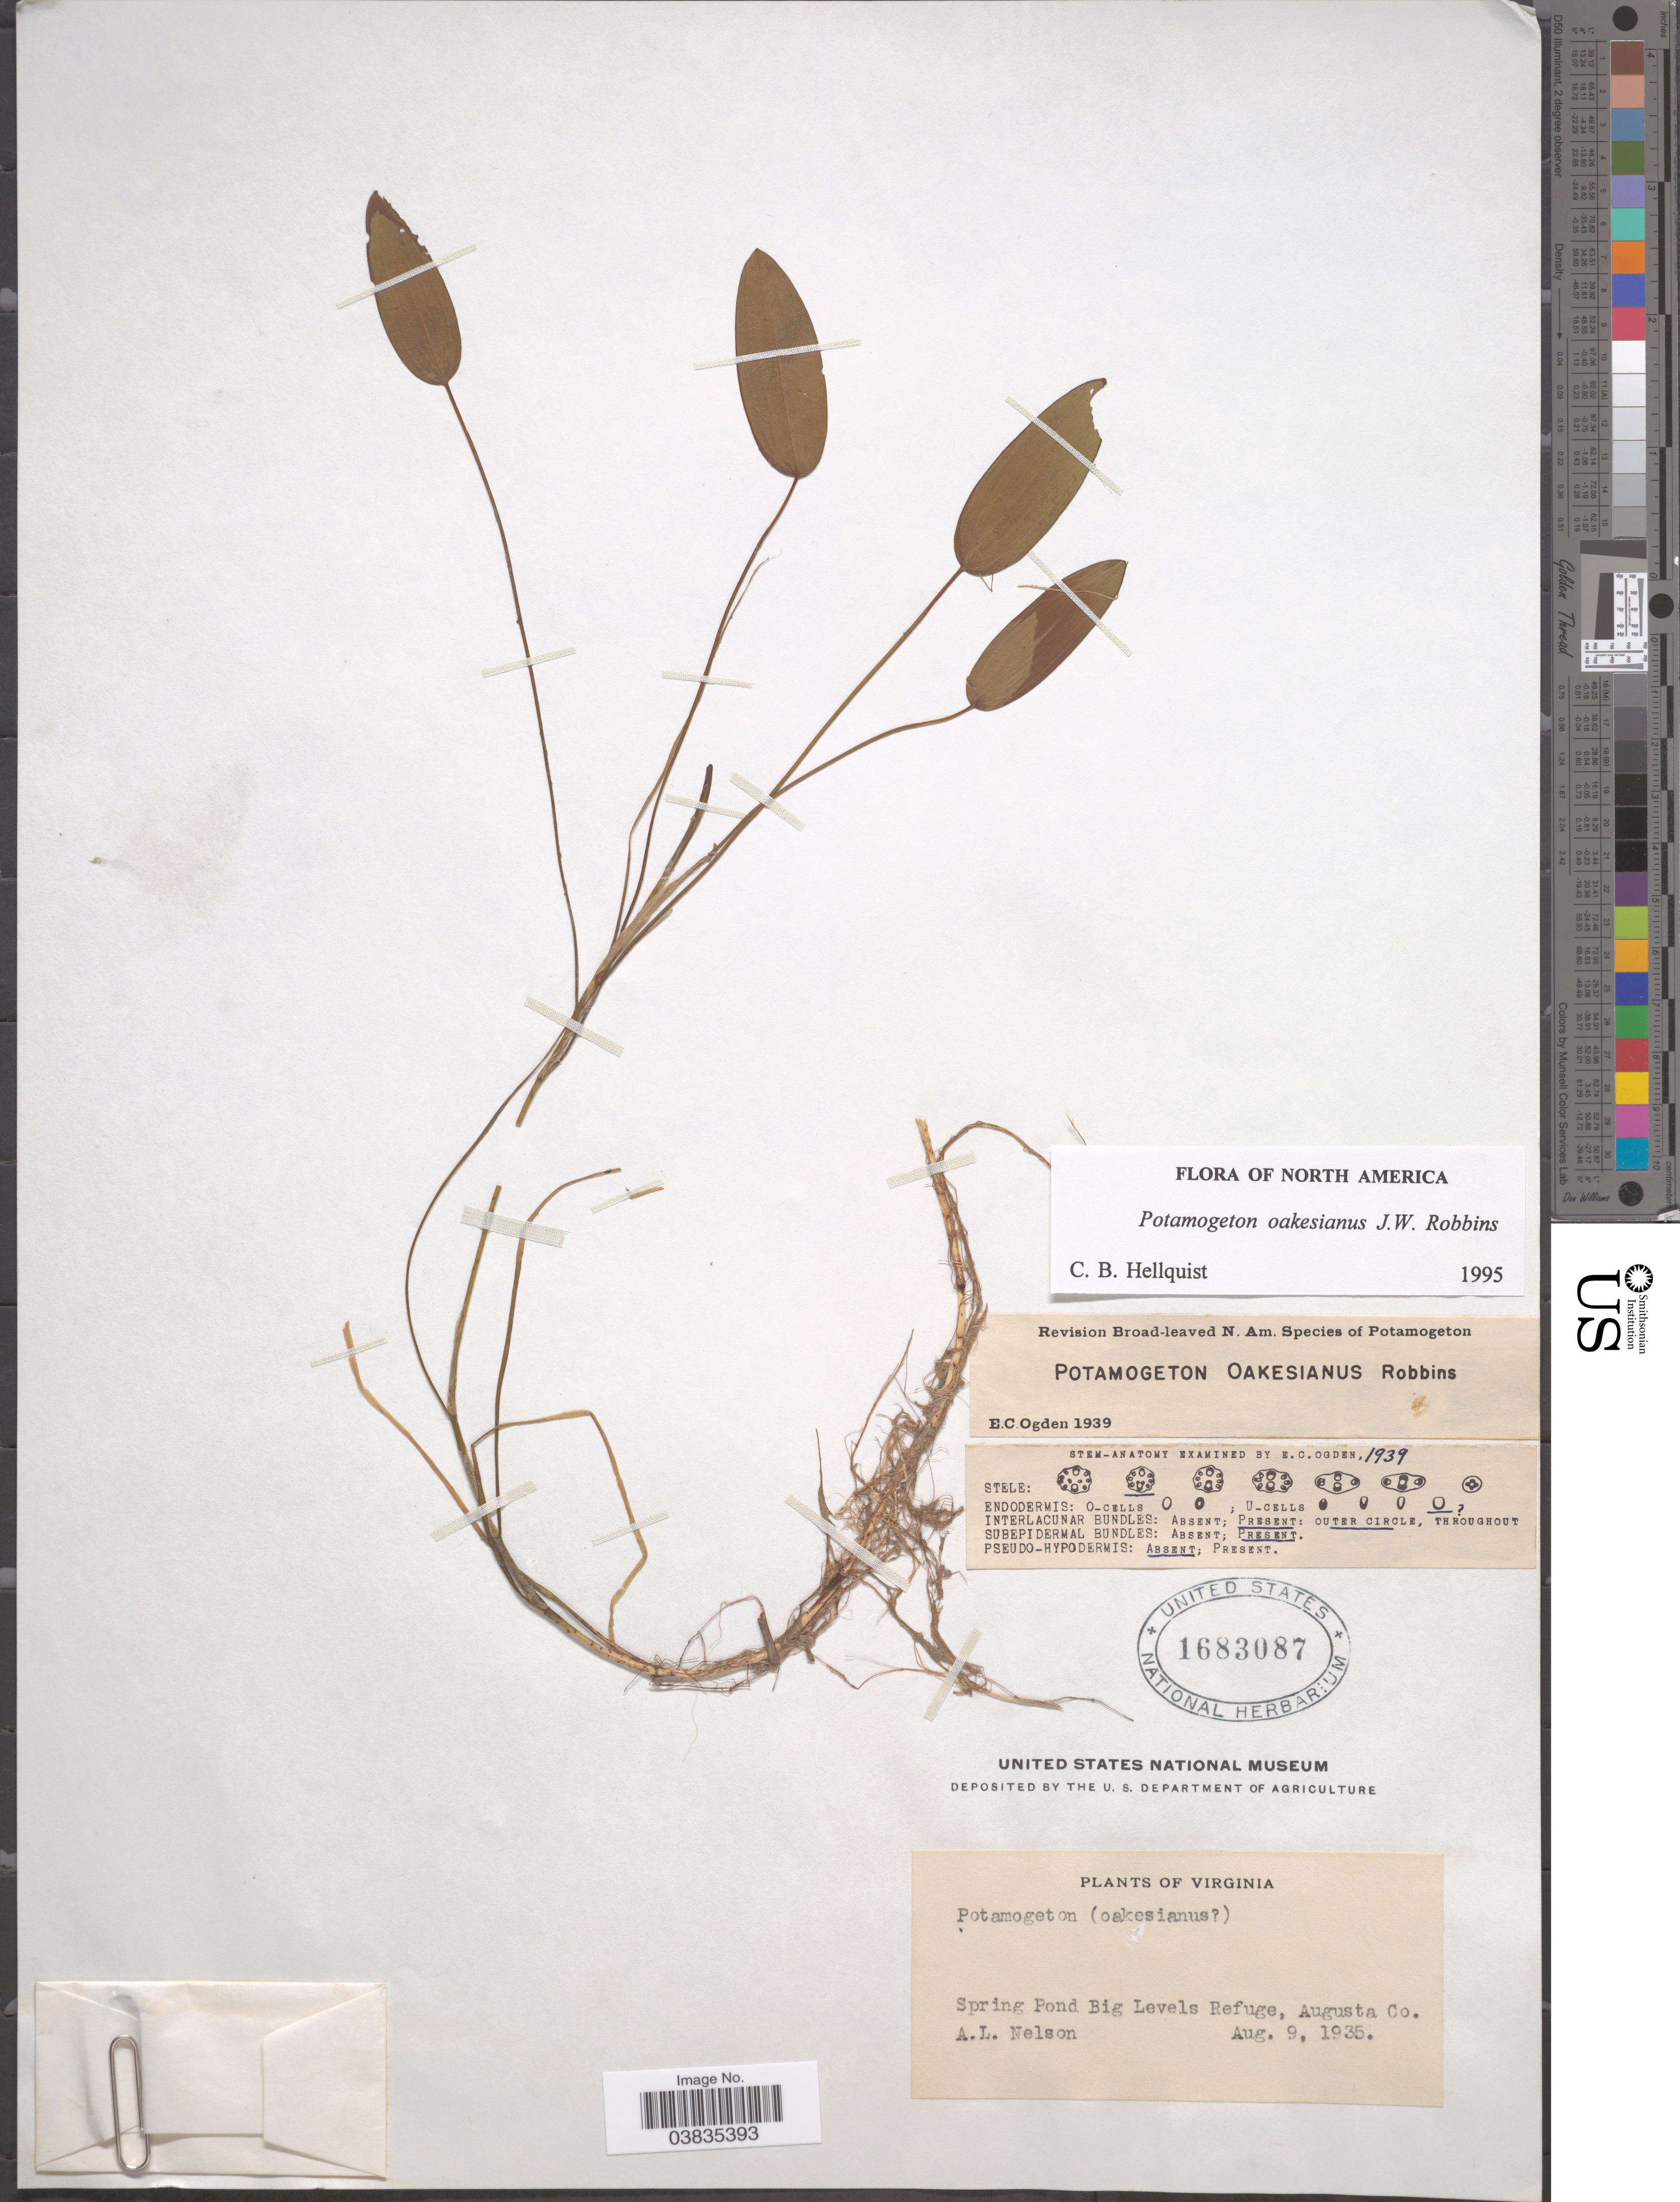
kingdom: Plantae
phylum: Tracheophyta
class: Liliopsida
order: Alismatales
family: Potamogetonaceae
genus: Potamogeton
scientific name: Potamogeton oakesianus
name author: J.W. Robbins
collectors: A. L. Nelson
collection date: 1935-08-09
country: United States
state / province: Virginia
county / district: Augusta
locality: Spring Pond Big Levels Refuge, Augusta Co.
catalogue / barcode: US 1683087